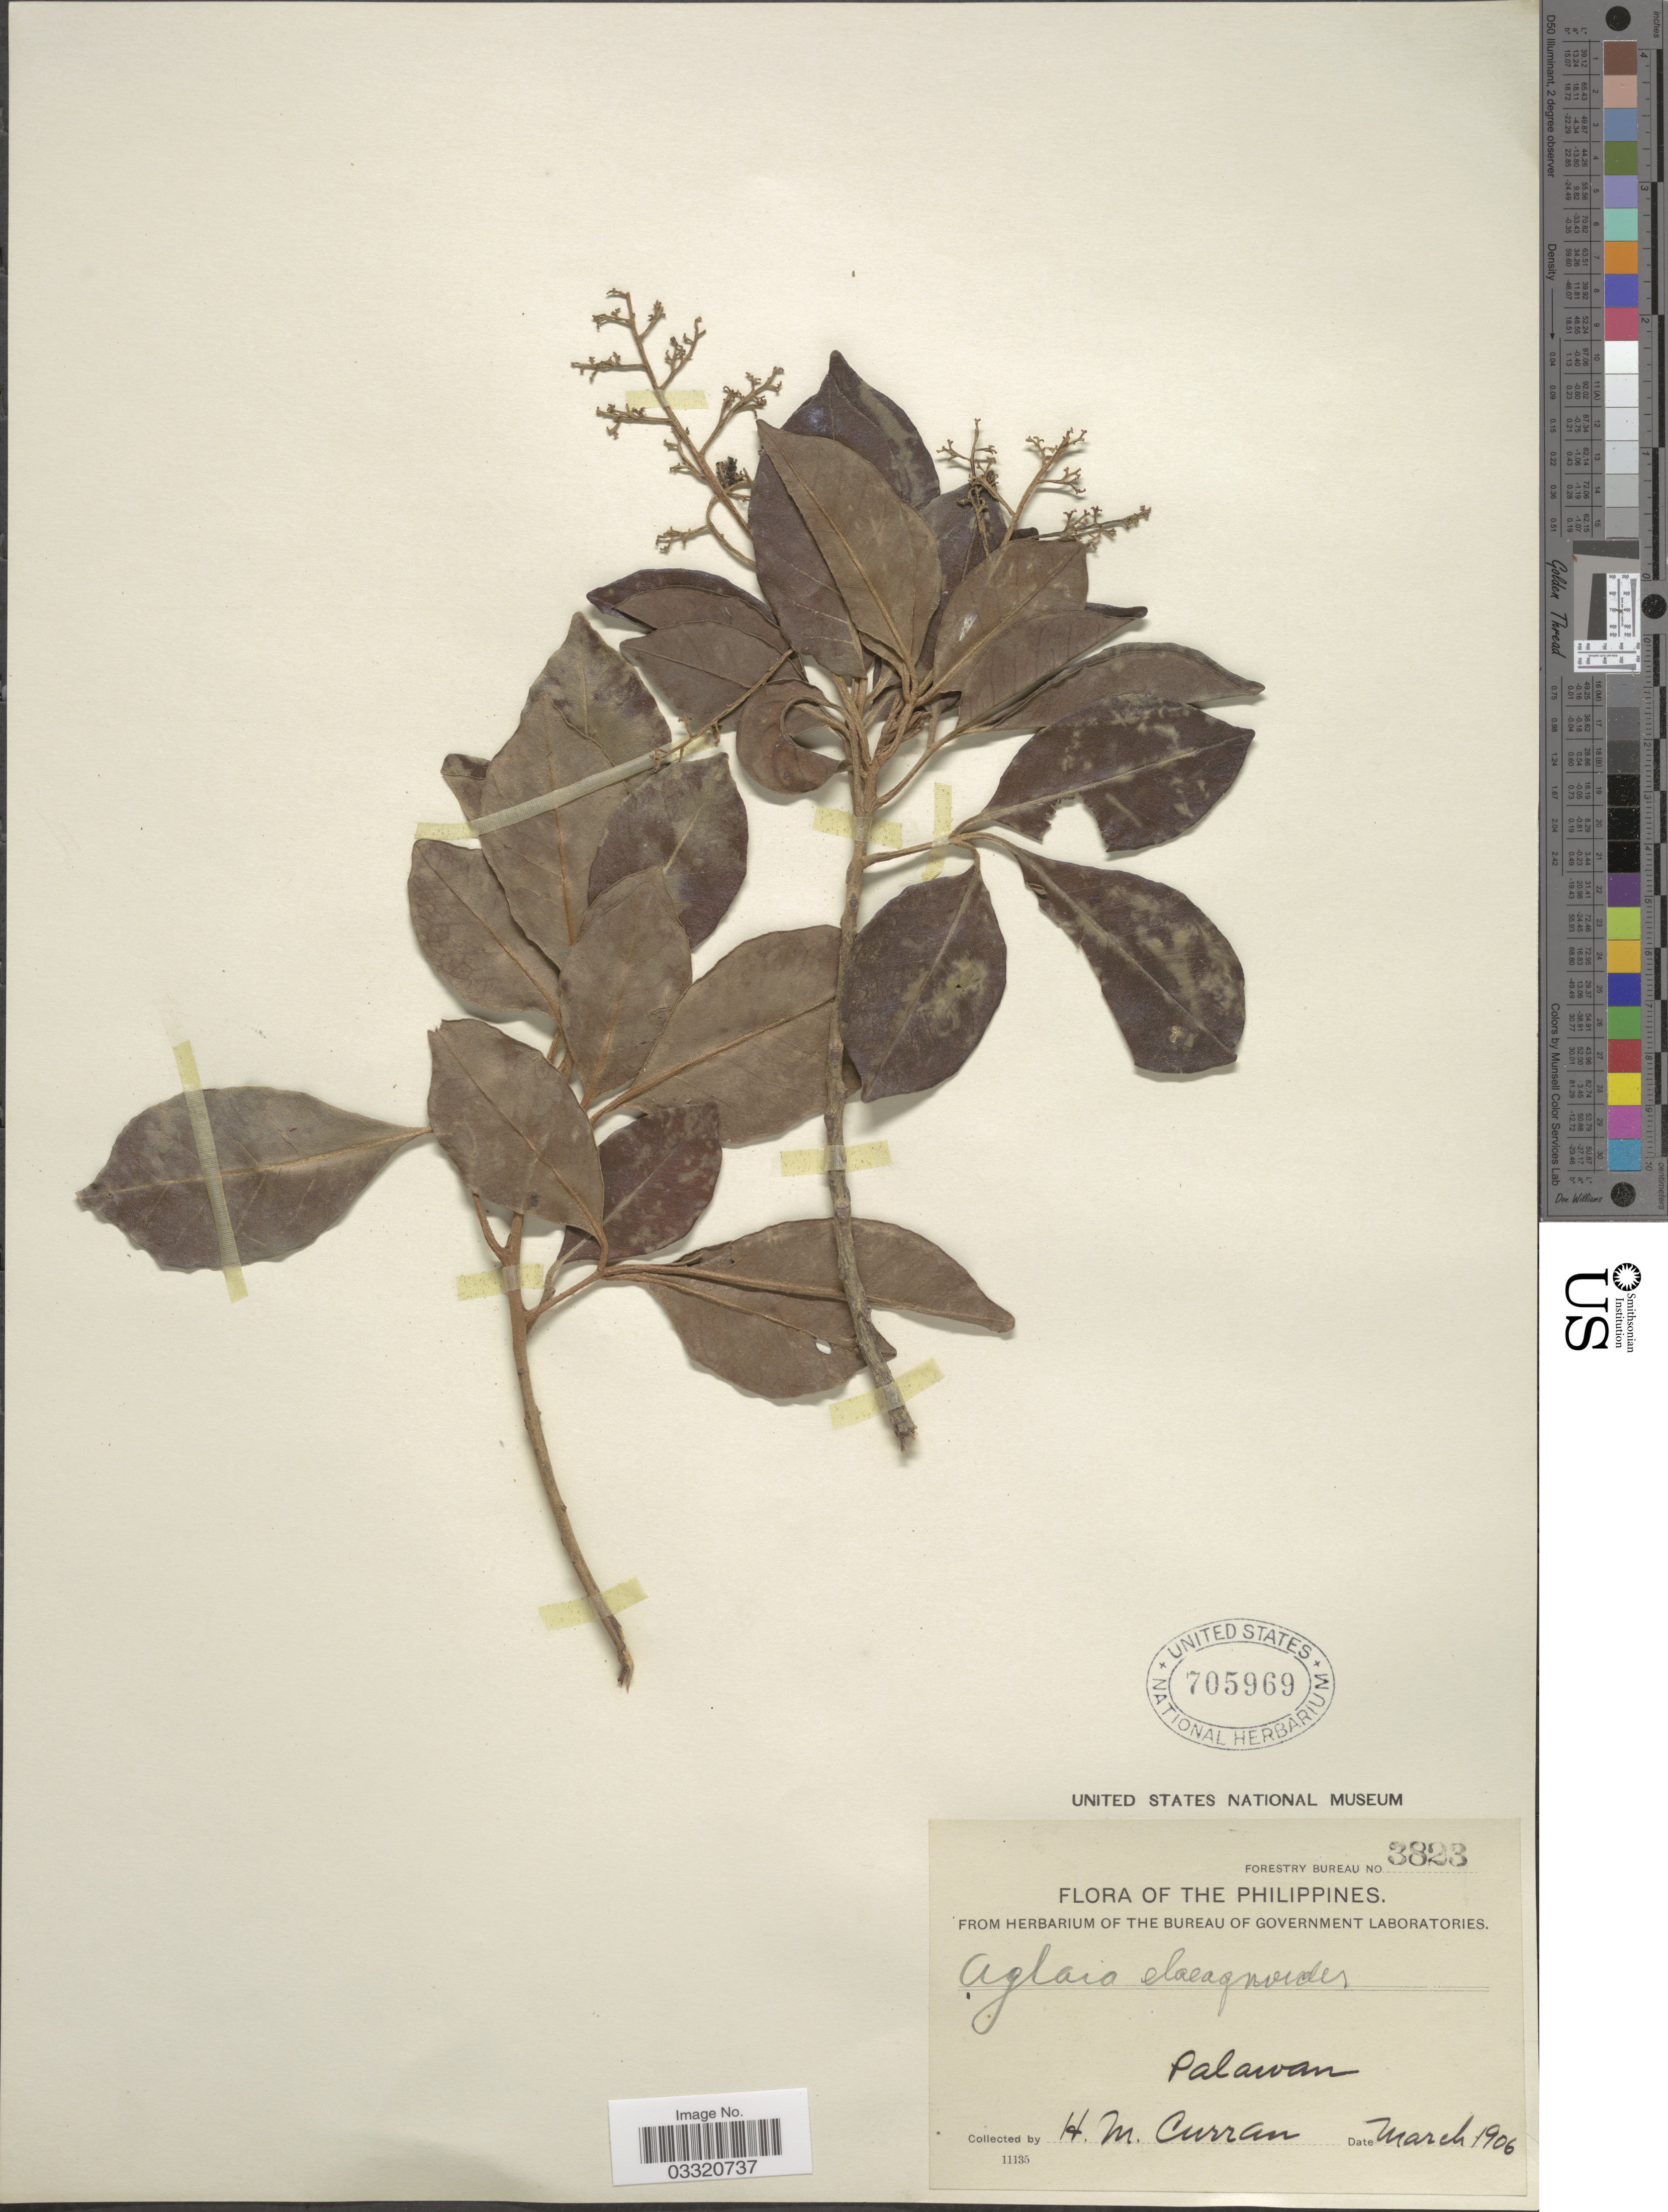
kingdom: Plantae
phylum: Tracheophyta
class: Magnoliopsida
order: Sapindales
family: Meliaceae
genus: Aglaia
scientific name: Aglaia elaeagnoidea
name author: (A. Juss.) Benth.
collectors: H. M. Curran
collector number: Forestry Bureau 3823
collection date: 1906-03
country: Philippines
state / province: Mimaropa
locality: Palawan.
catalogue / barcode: US 705969